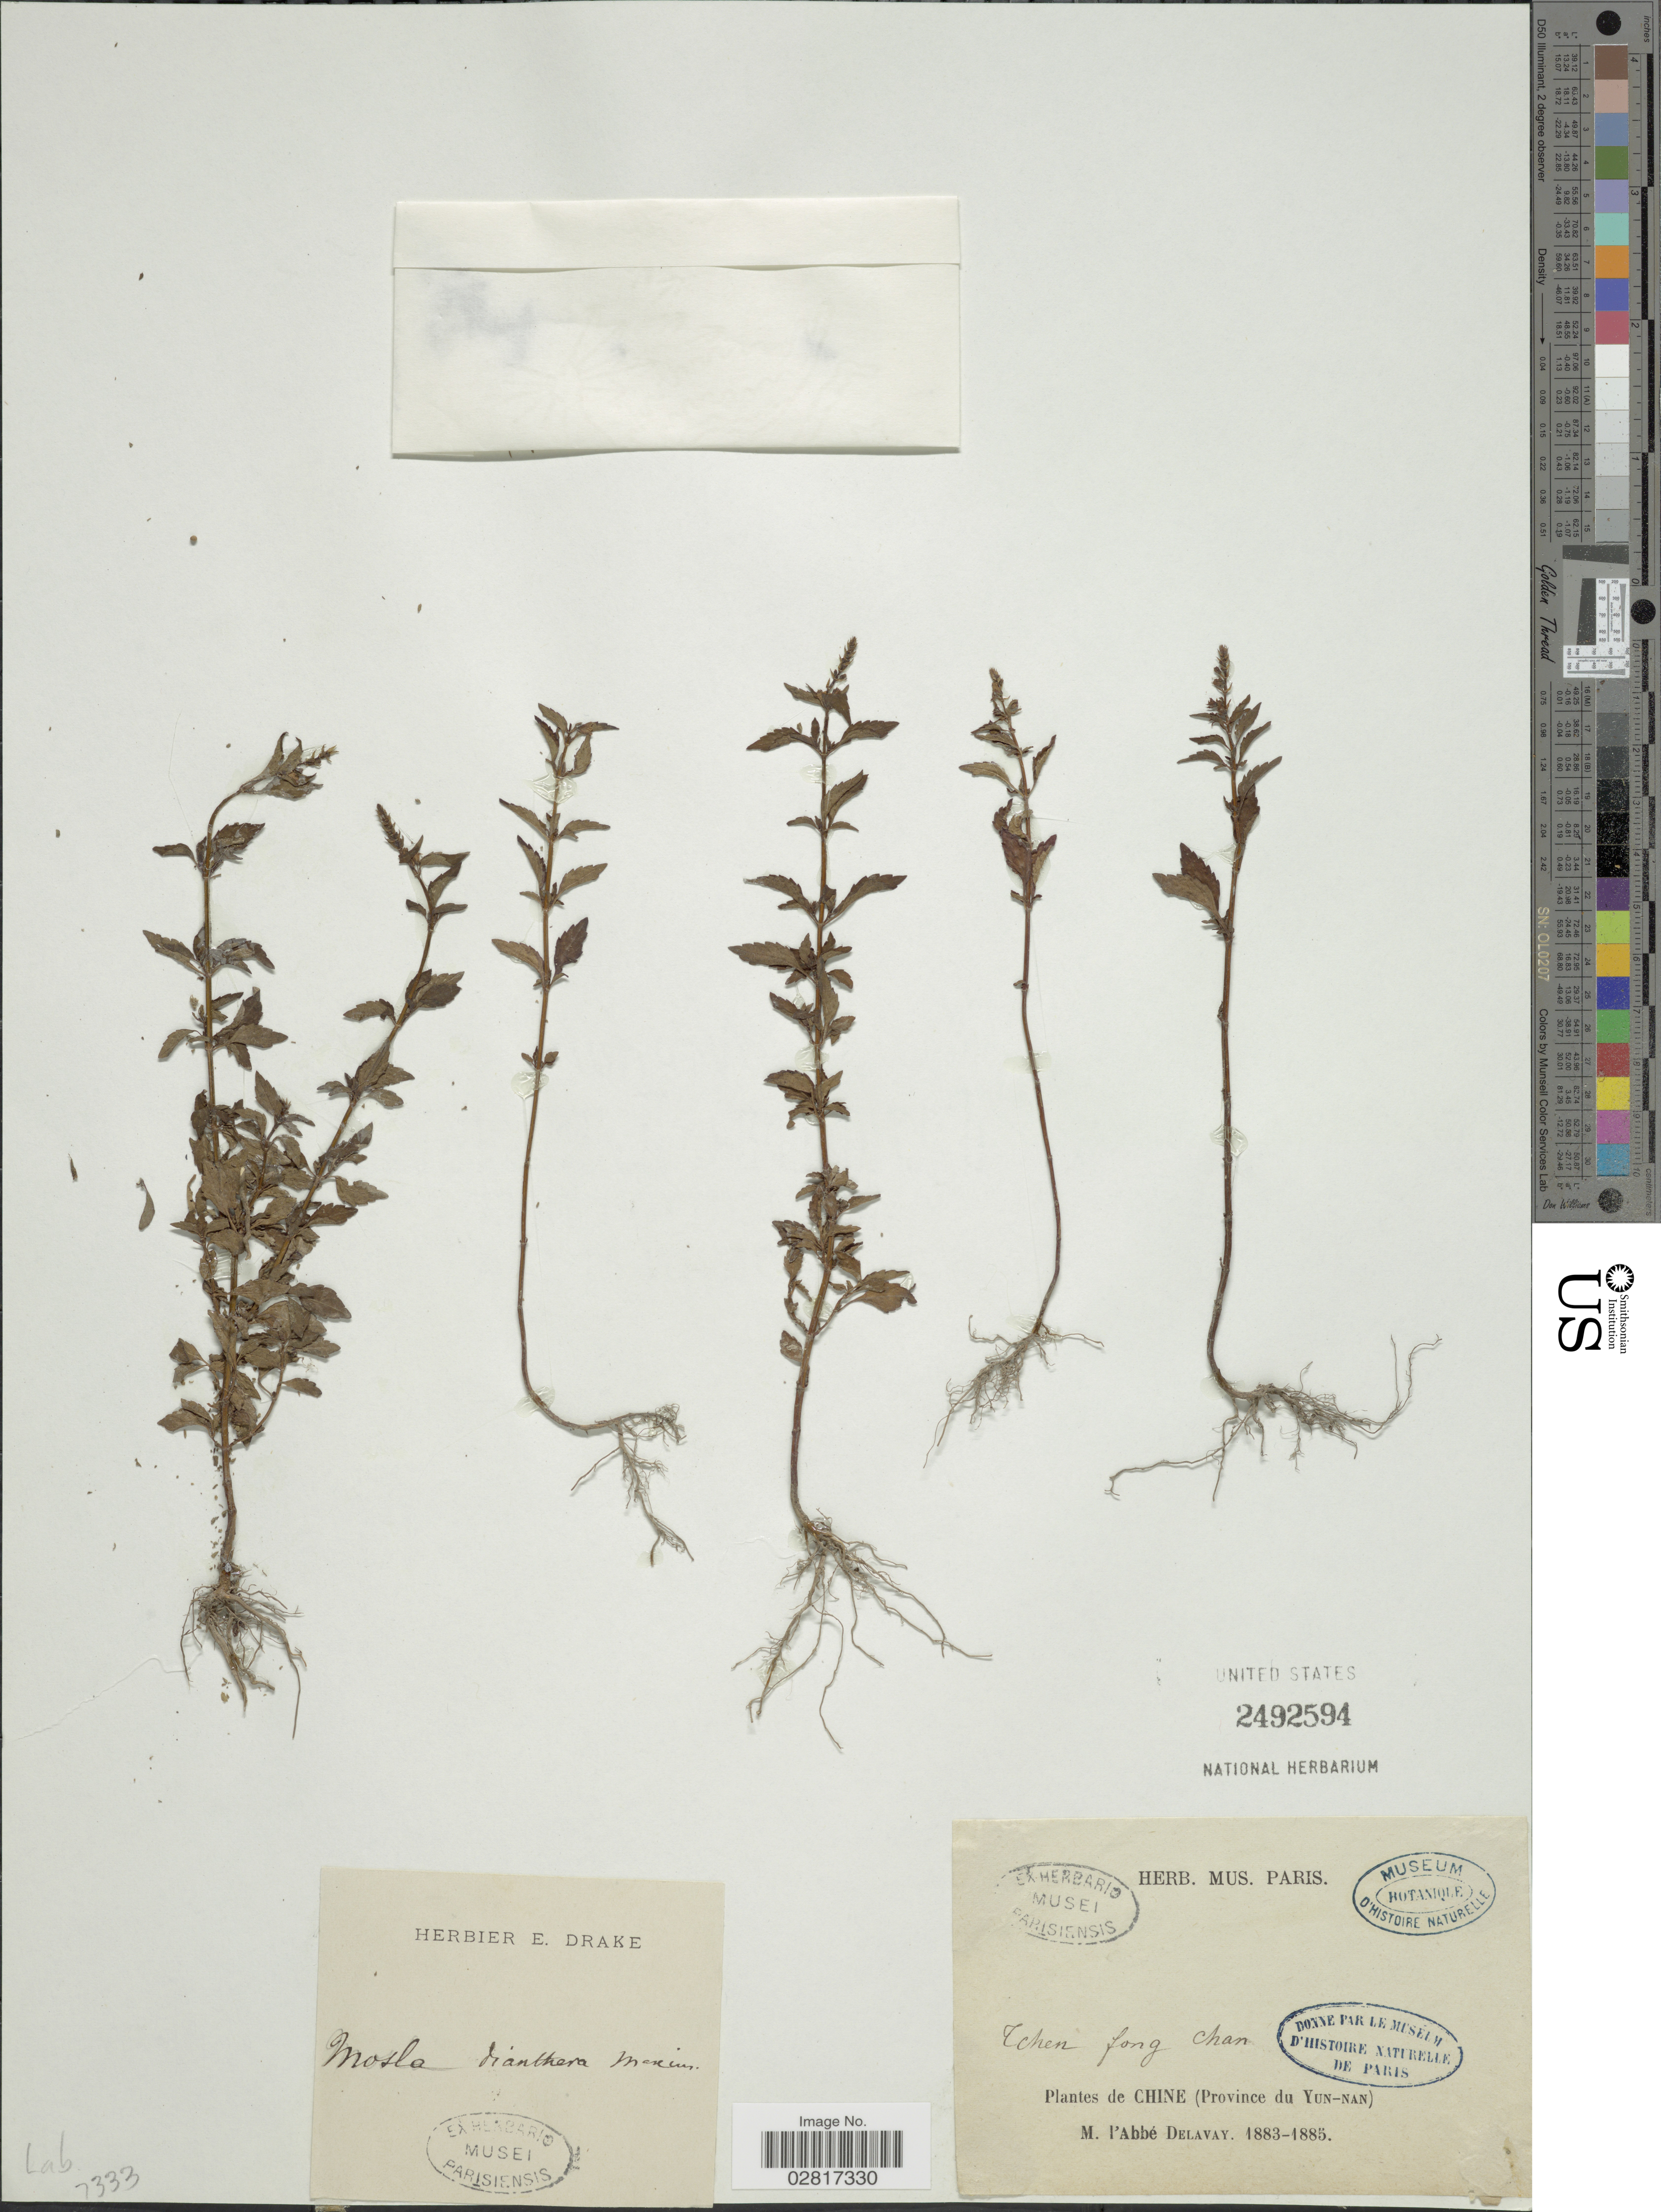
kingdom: Plantae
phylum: Tracheophyta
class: Magnoliopsida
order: Lamiales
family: Lamiaceae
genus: Mosla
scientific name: Mosla chinensis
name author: Maxim.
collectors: P. Delavay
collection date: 1883/1885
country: China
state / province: Yunnan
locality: (Province du Yun-nan). Tchen fong Chan.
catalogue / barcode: US 2492594